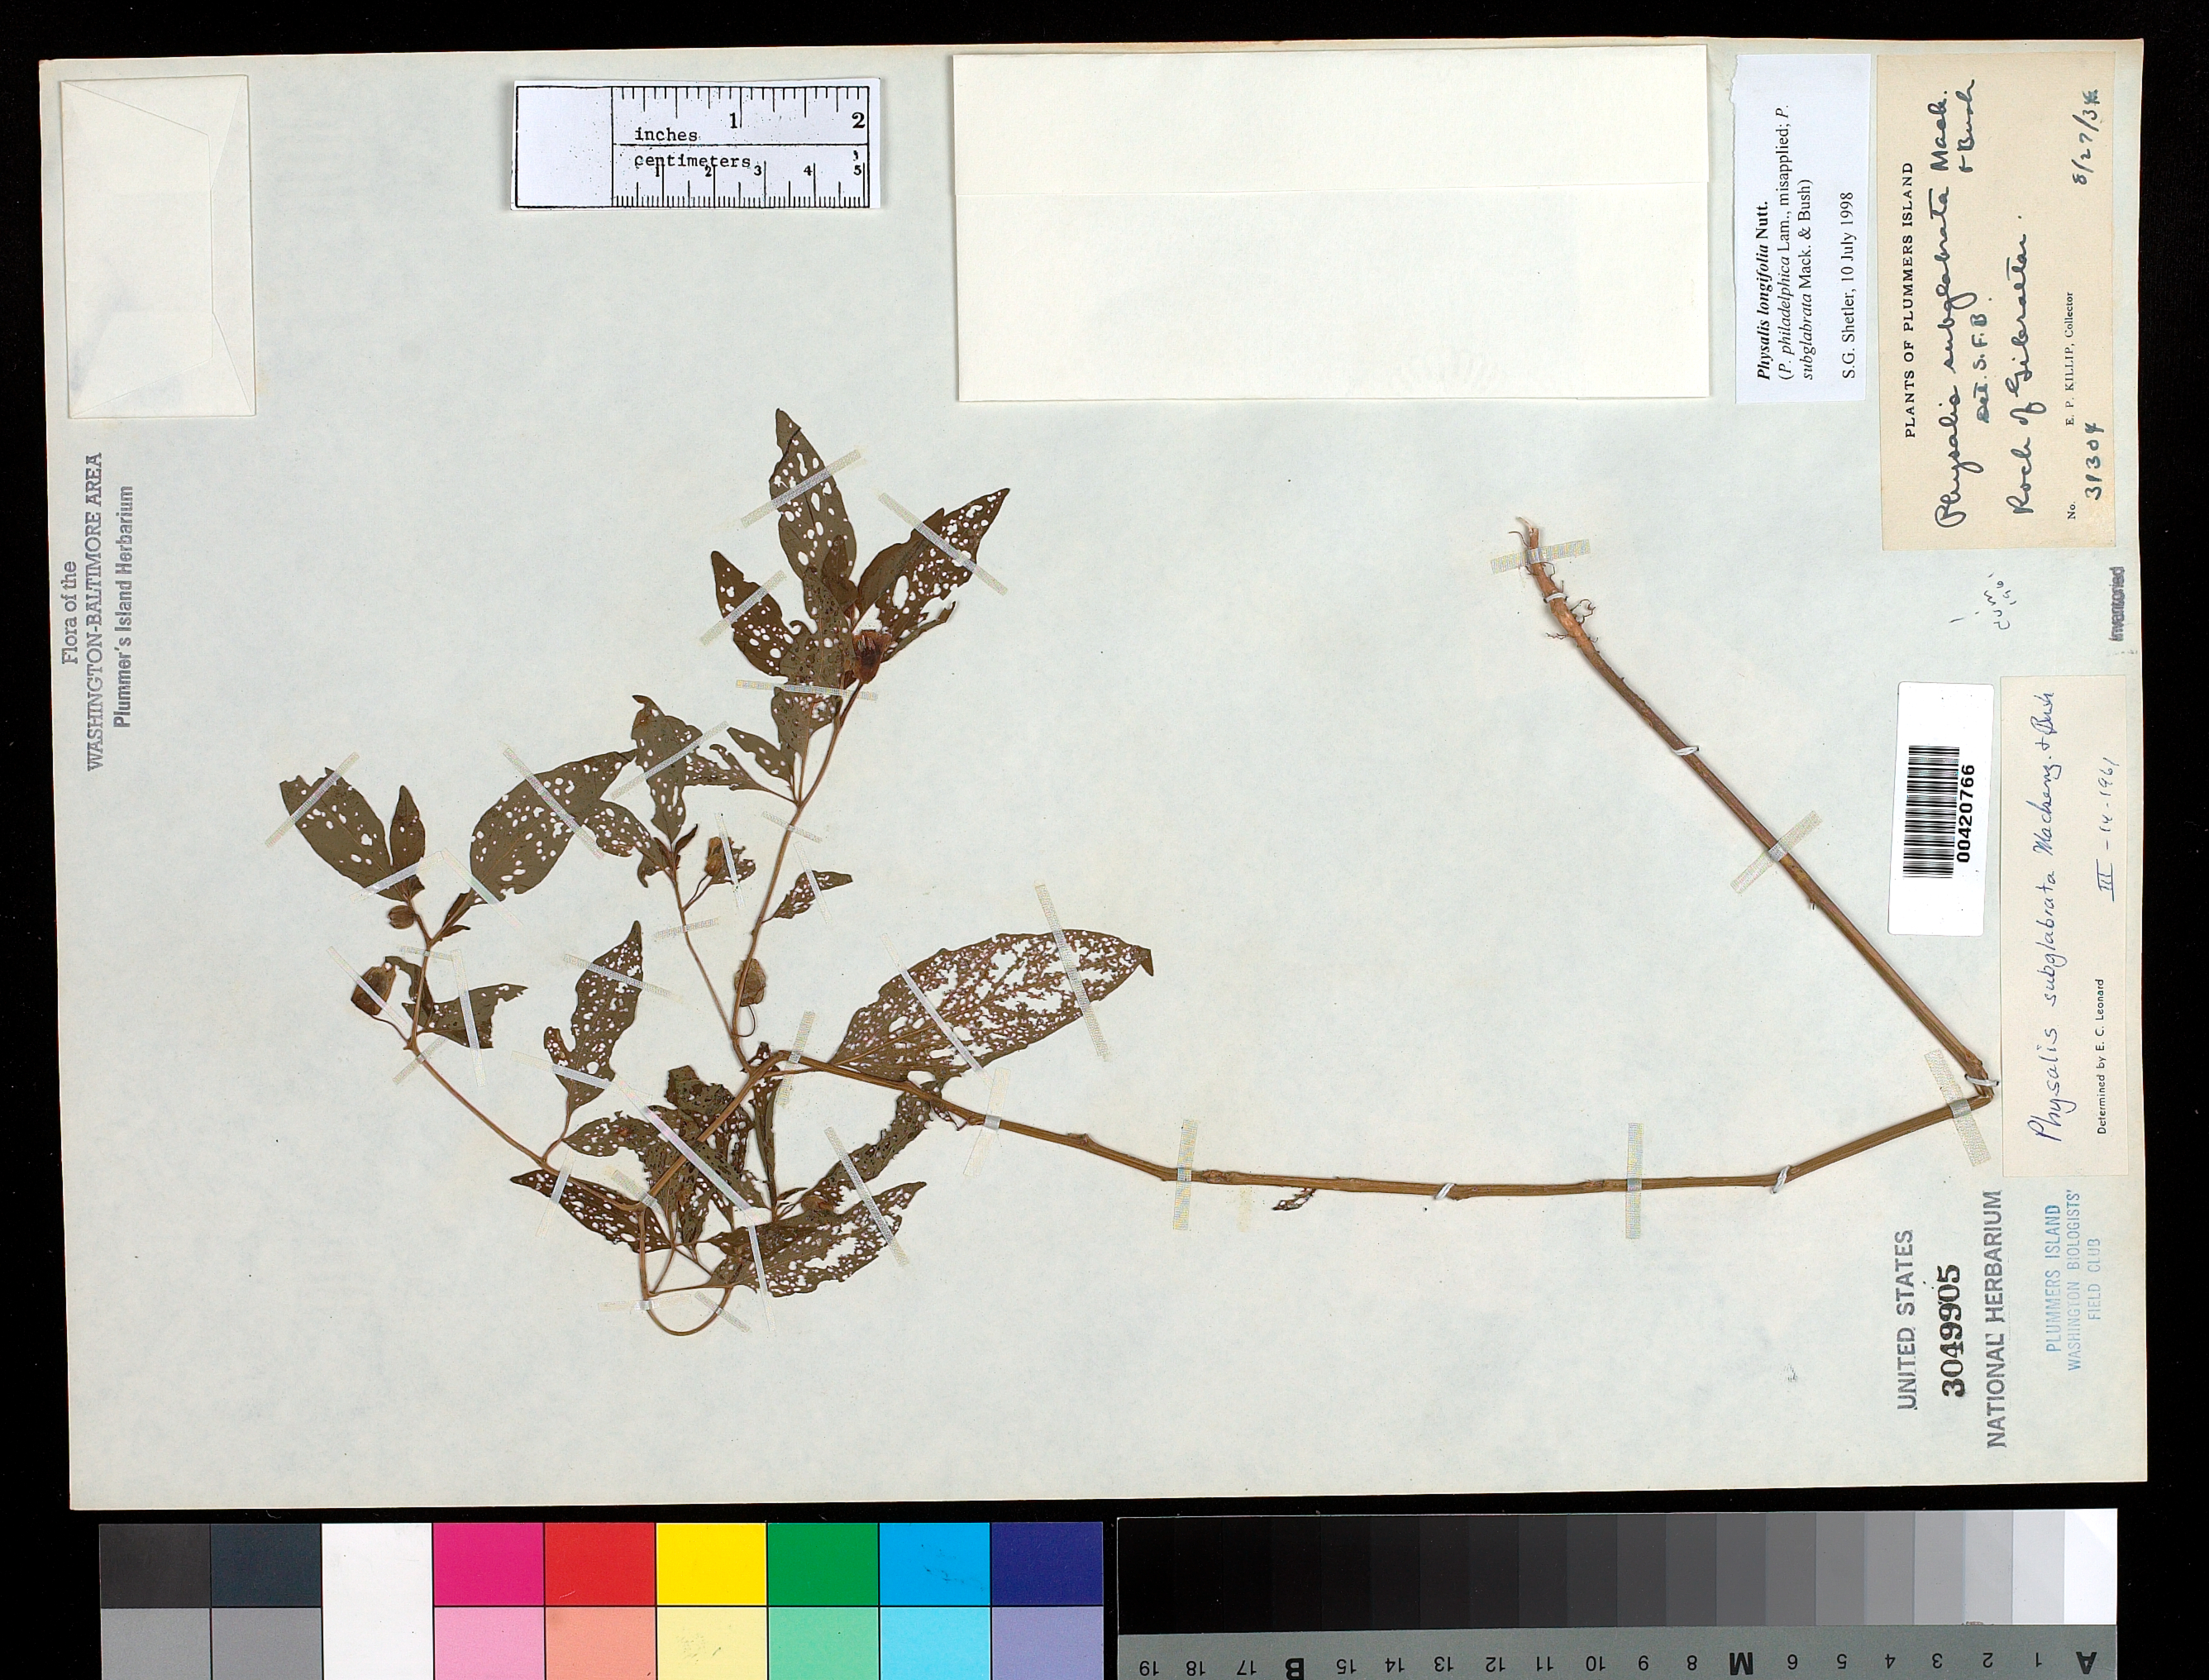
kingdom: Plantae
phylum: Tracheophyta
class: Magnoliopsida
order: Solanales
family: Solanaceae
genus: Physalis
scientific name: Physalis longifolia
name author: Nutt.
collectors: E. P. Killip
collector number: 31304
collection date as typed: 27 Aug 1934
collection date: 1934-08-27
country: United States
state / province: Maryland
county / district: Montgomery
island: Plummers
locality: Plummer's Island; Rock of Gibraltar Plummers Island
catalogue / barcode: US 3049905